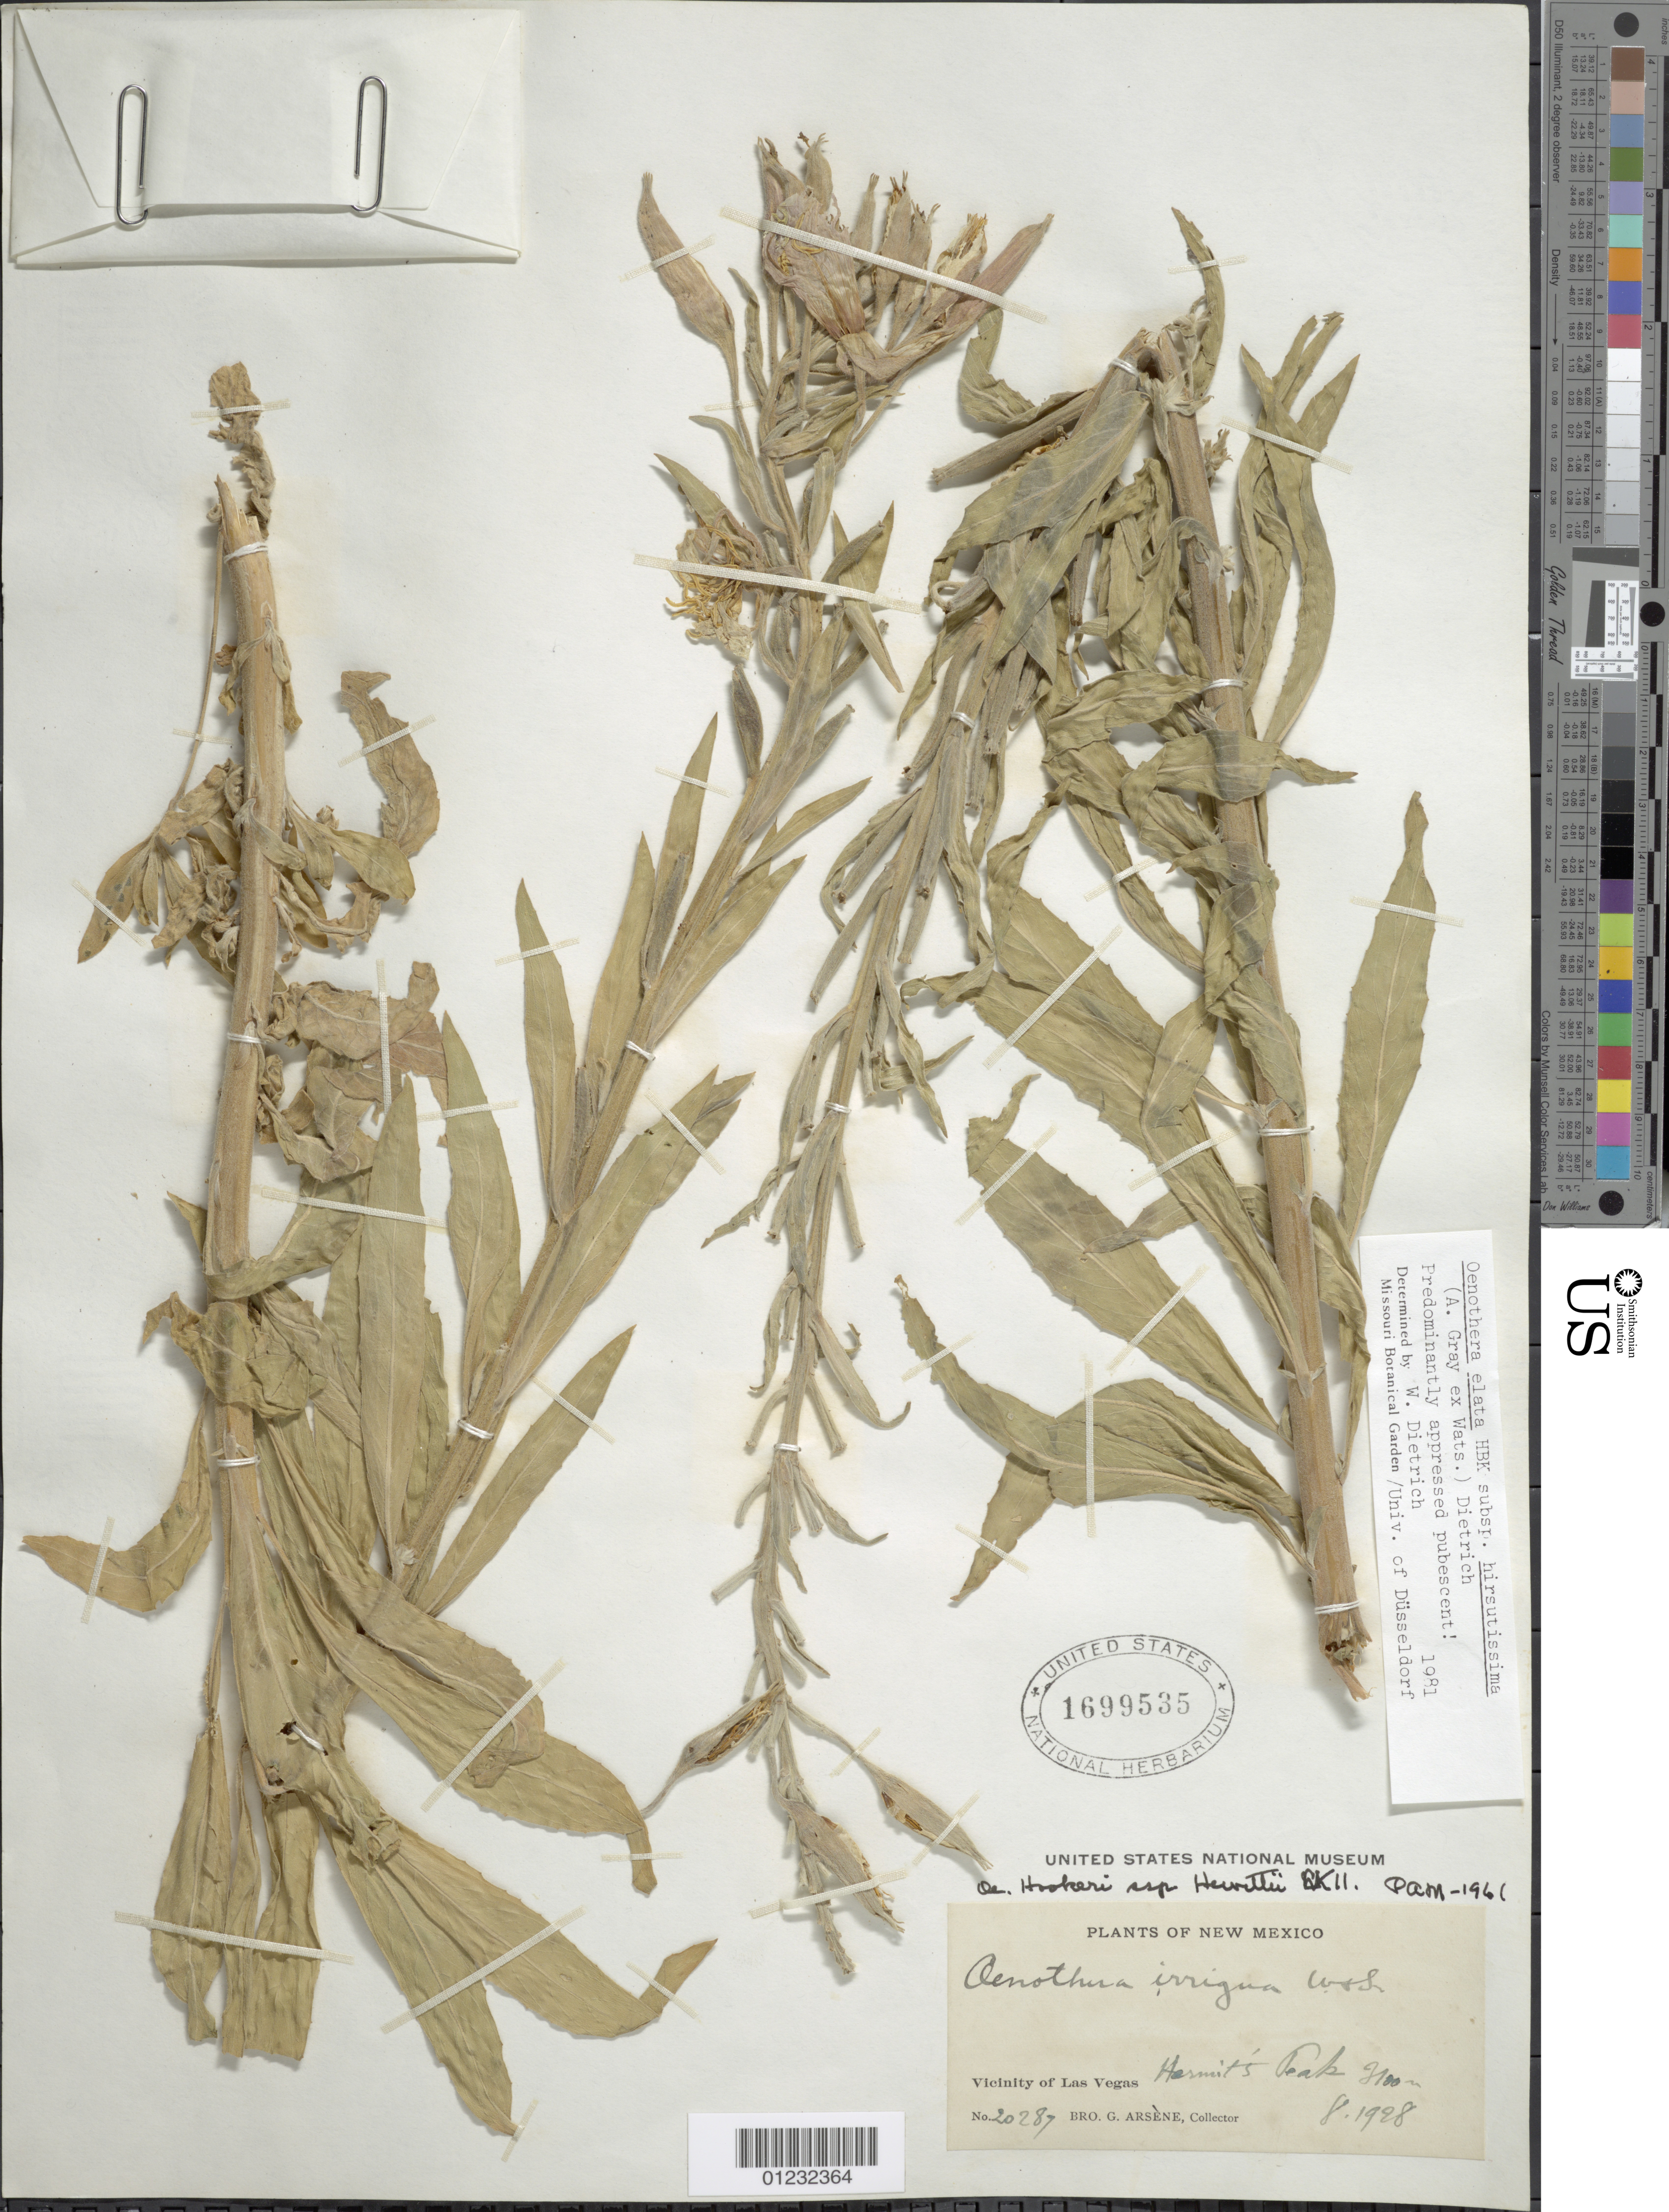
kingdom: Plantae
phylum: Tracheophyta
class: Magnoliopsida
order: Myrtales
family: Onagraceae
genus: Oenothera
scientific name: Oenothera elata subsp. hirsutissima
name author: (A. Gray ex S. Watson) W. Dietr.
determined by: Dietrich, W.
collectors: Bro. G. Arsène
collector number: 20287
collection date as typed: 8, 1928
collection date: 1928-08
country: United States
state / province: New Mexico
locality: Vicinity of Las Vegas, Hermit's Peak.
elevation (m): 945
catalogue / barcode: US 1699535